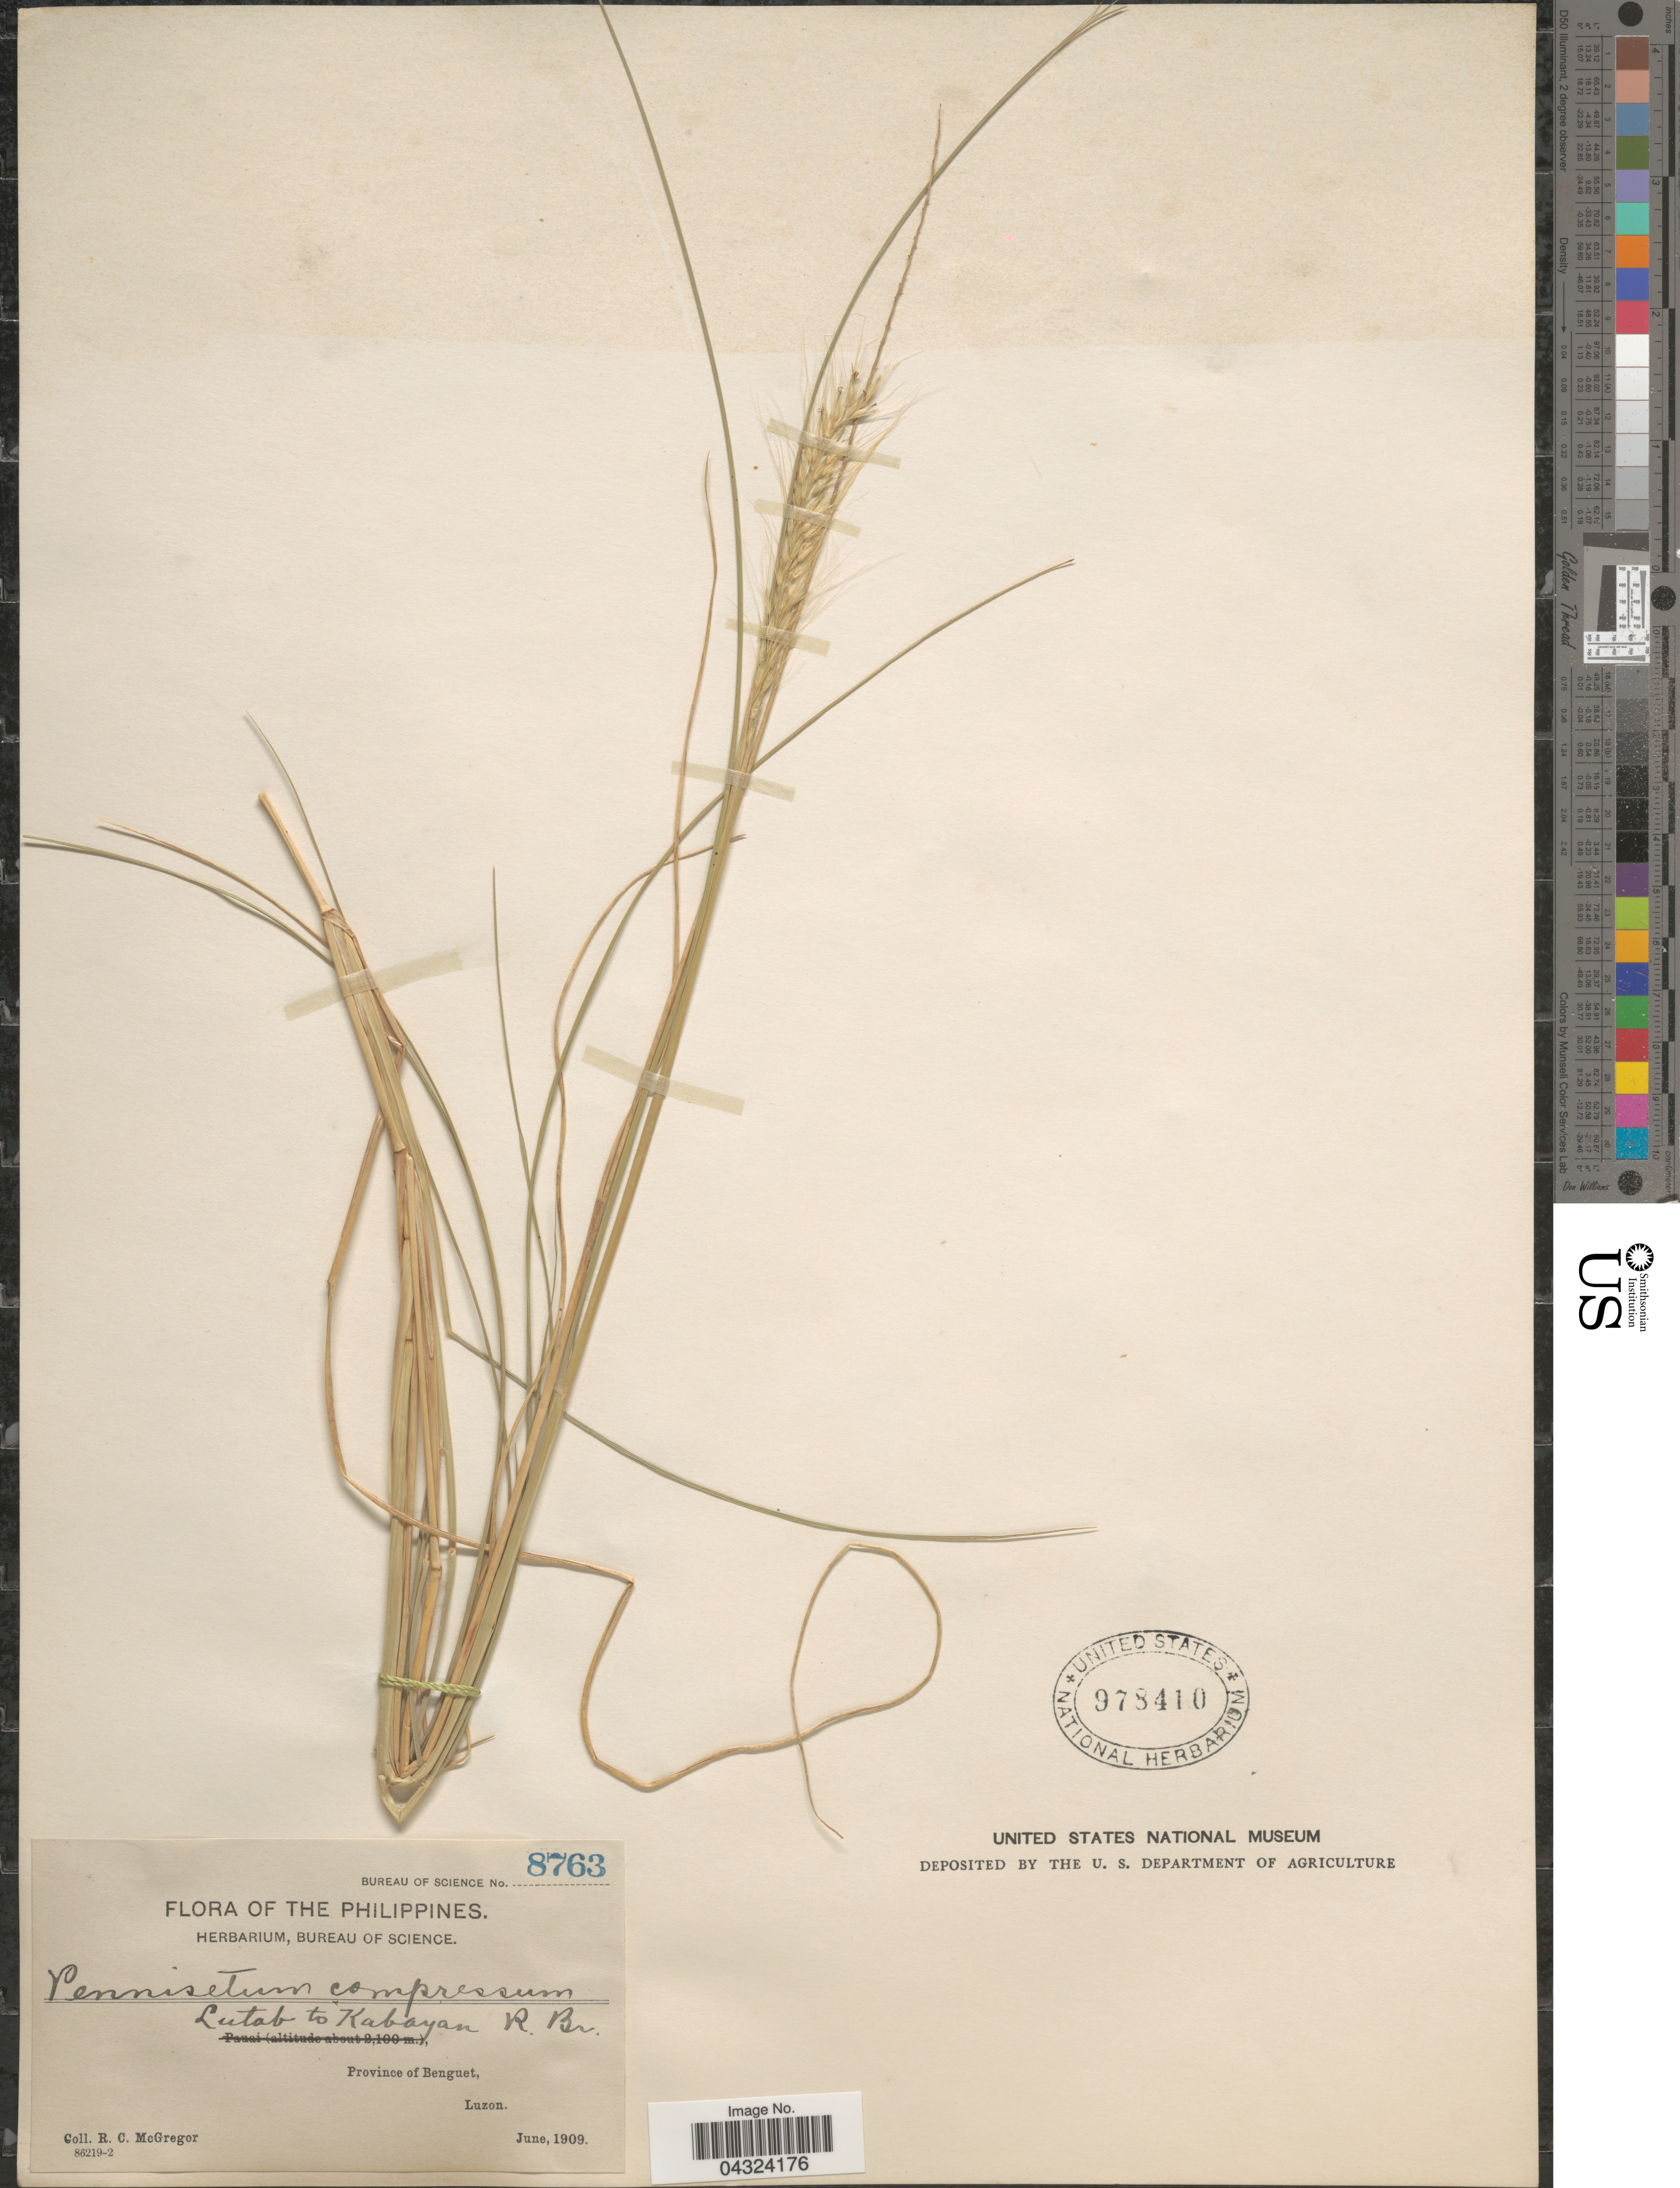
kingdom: Plantae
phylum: Tracheophyta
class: Liliopsida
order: Poales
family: Poaceae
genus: Cenchrus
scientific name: Cenchrus purpurascens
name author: Thunb.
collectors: R. C. McGregor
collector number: Bureau Of Science 8763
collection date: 1909-06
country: Philippines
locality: Lutab to Kabayan. Province of Benguet, Luzon.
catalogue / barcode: US 978410